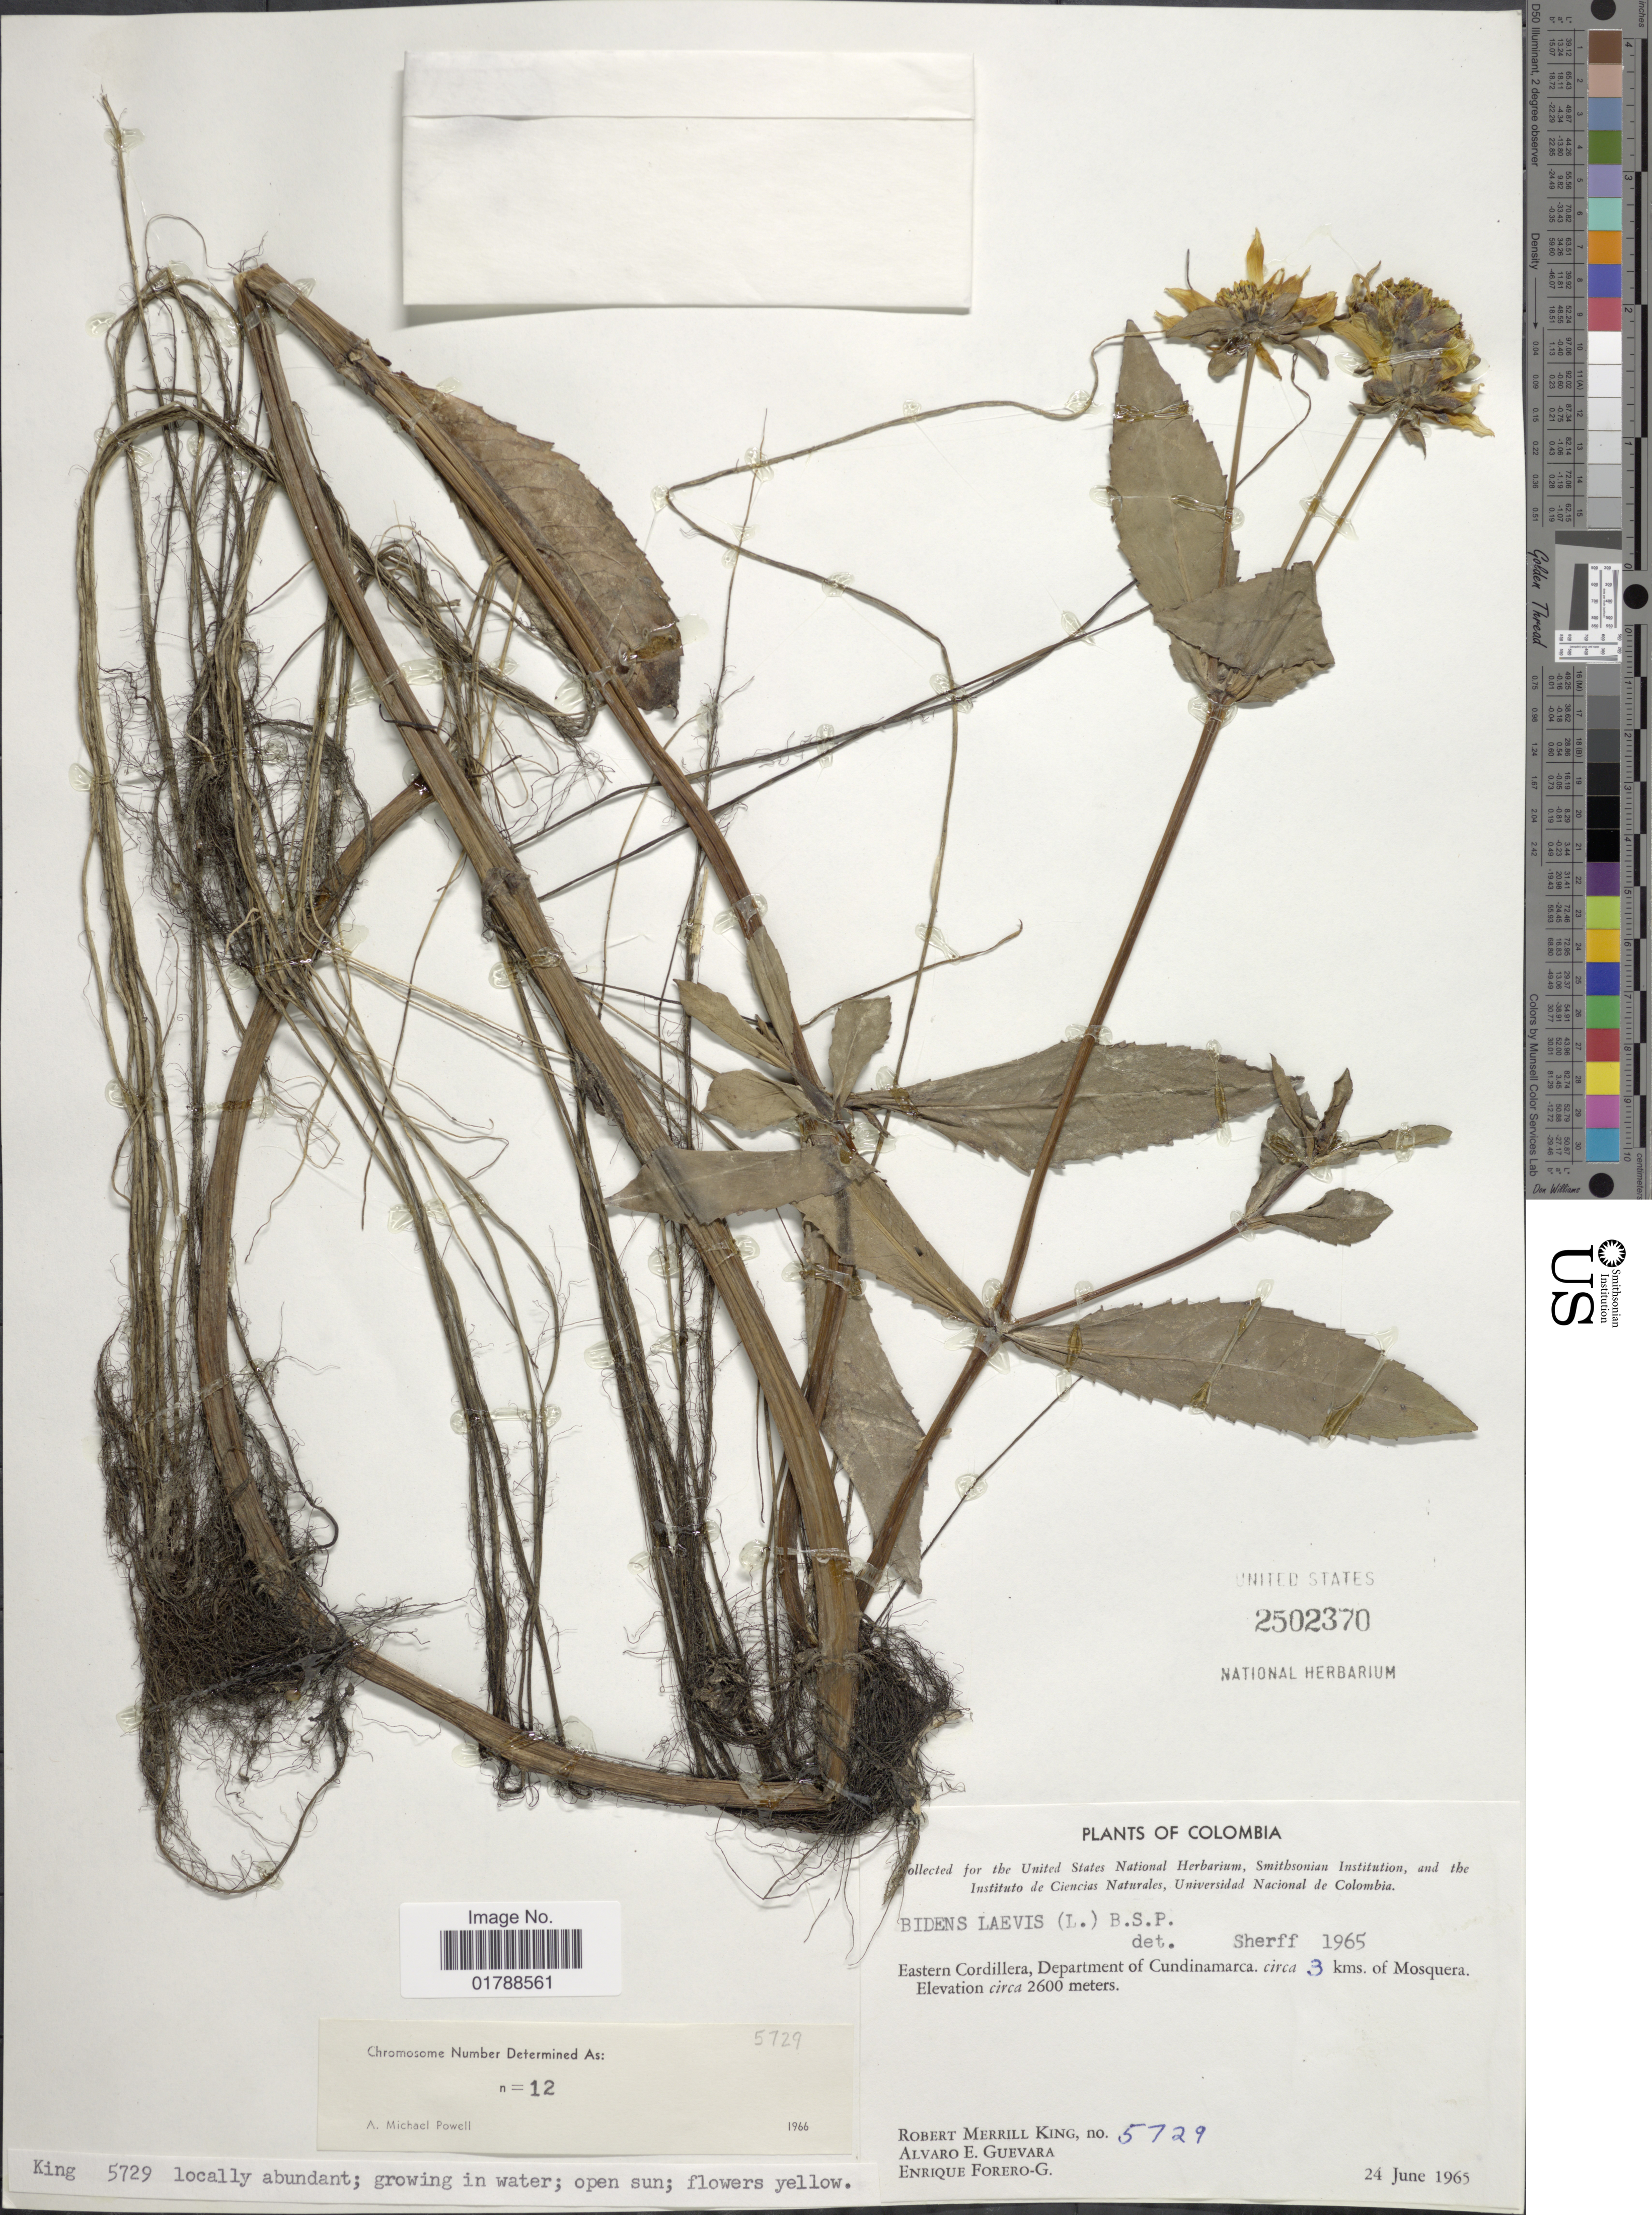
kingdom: Plantae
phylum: Tracheophyta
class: Magnoliopsida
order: Asterales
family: Asteraceae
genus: Bidens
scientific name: Bidens beckii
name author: Torr. ex Spreng.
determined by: Liris Barbosa da Silva, María, (UEFS (HUEFS)), Universidade Estadual de Feira de Santana (BRAZIL)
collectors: R. M. King, A. E. Guevara & E. Forero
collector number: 5729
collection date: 1965-06-24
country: Colombia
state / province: Cundinamarca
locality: Eastern Cordillera. circa 3 kms. of Mosquera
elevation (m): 2600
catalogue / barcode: US 2502370